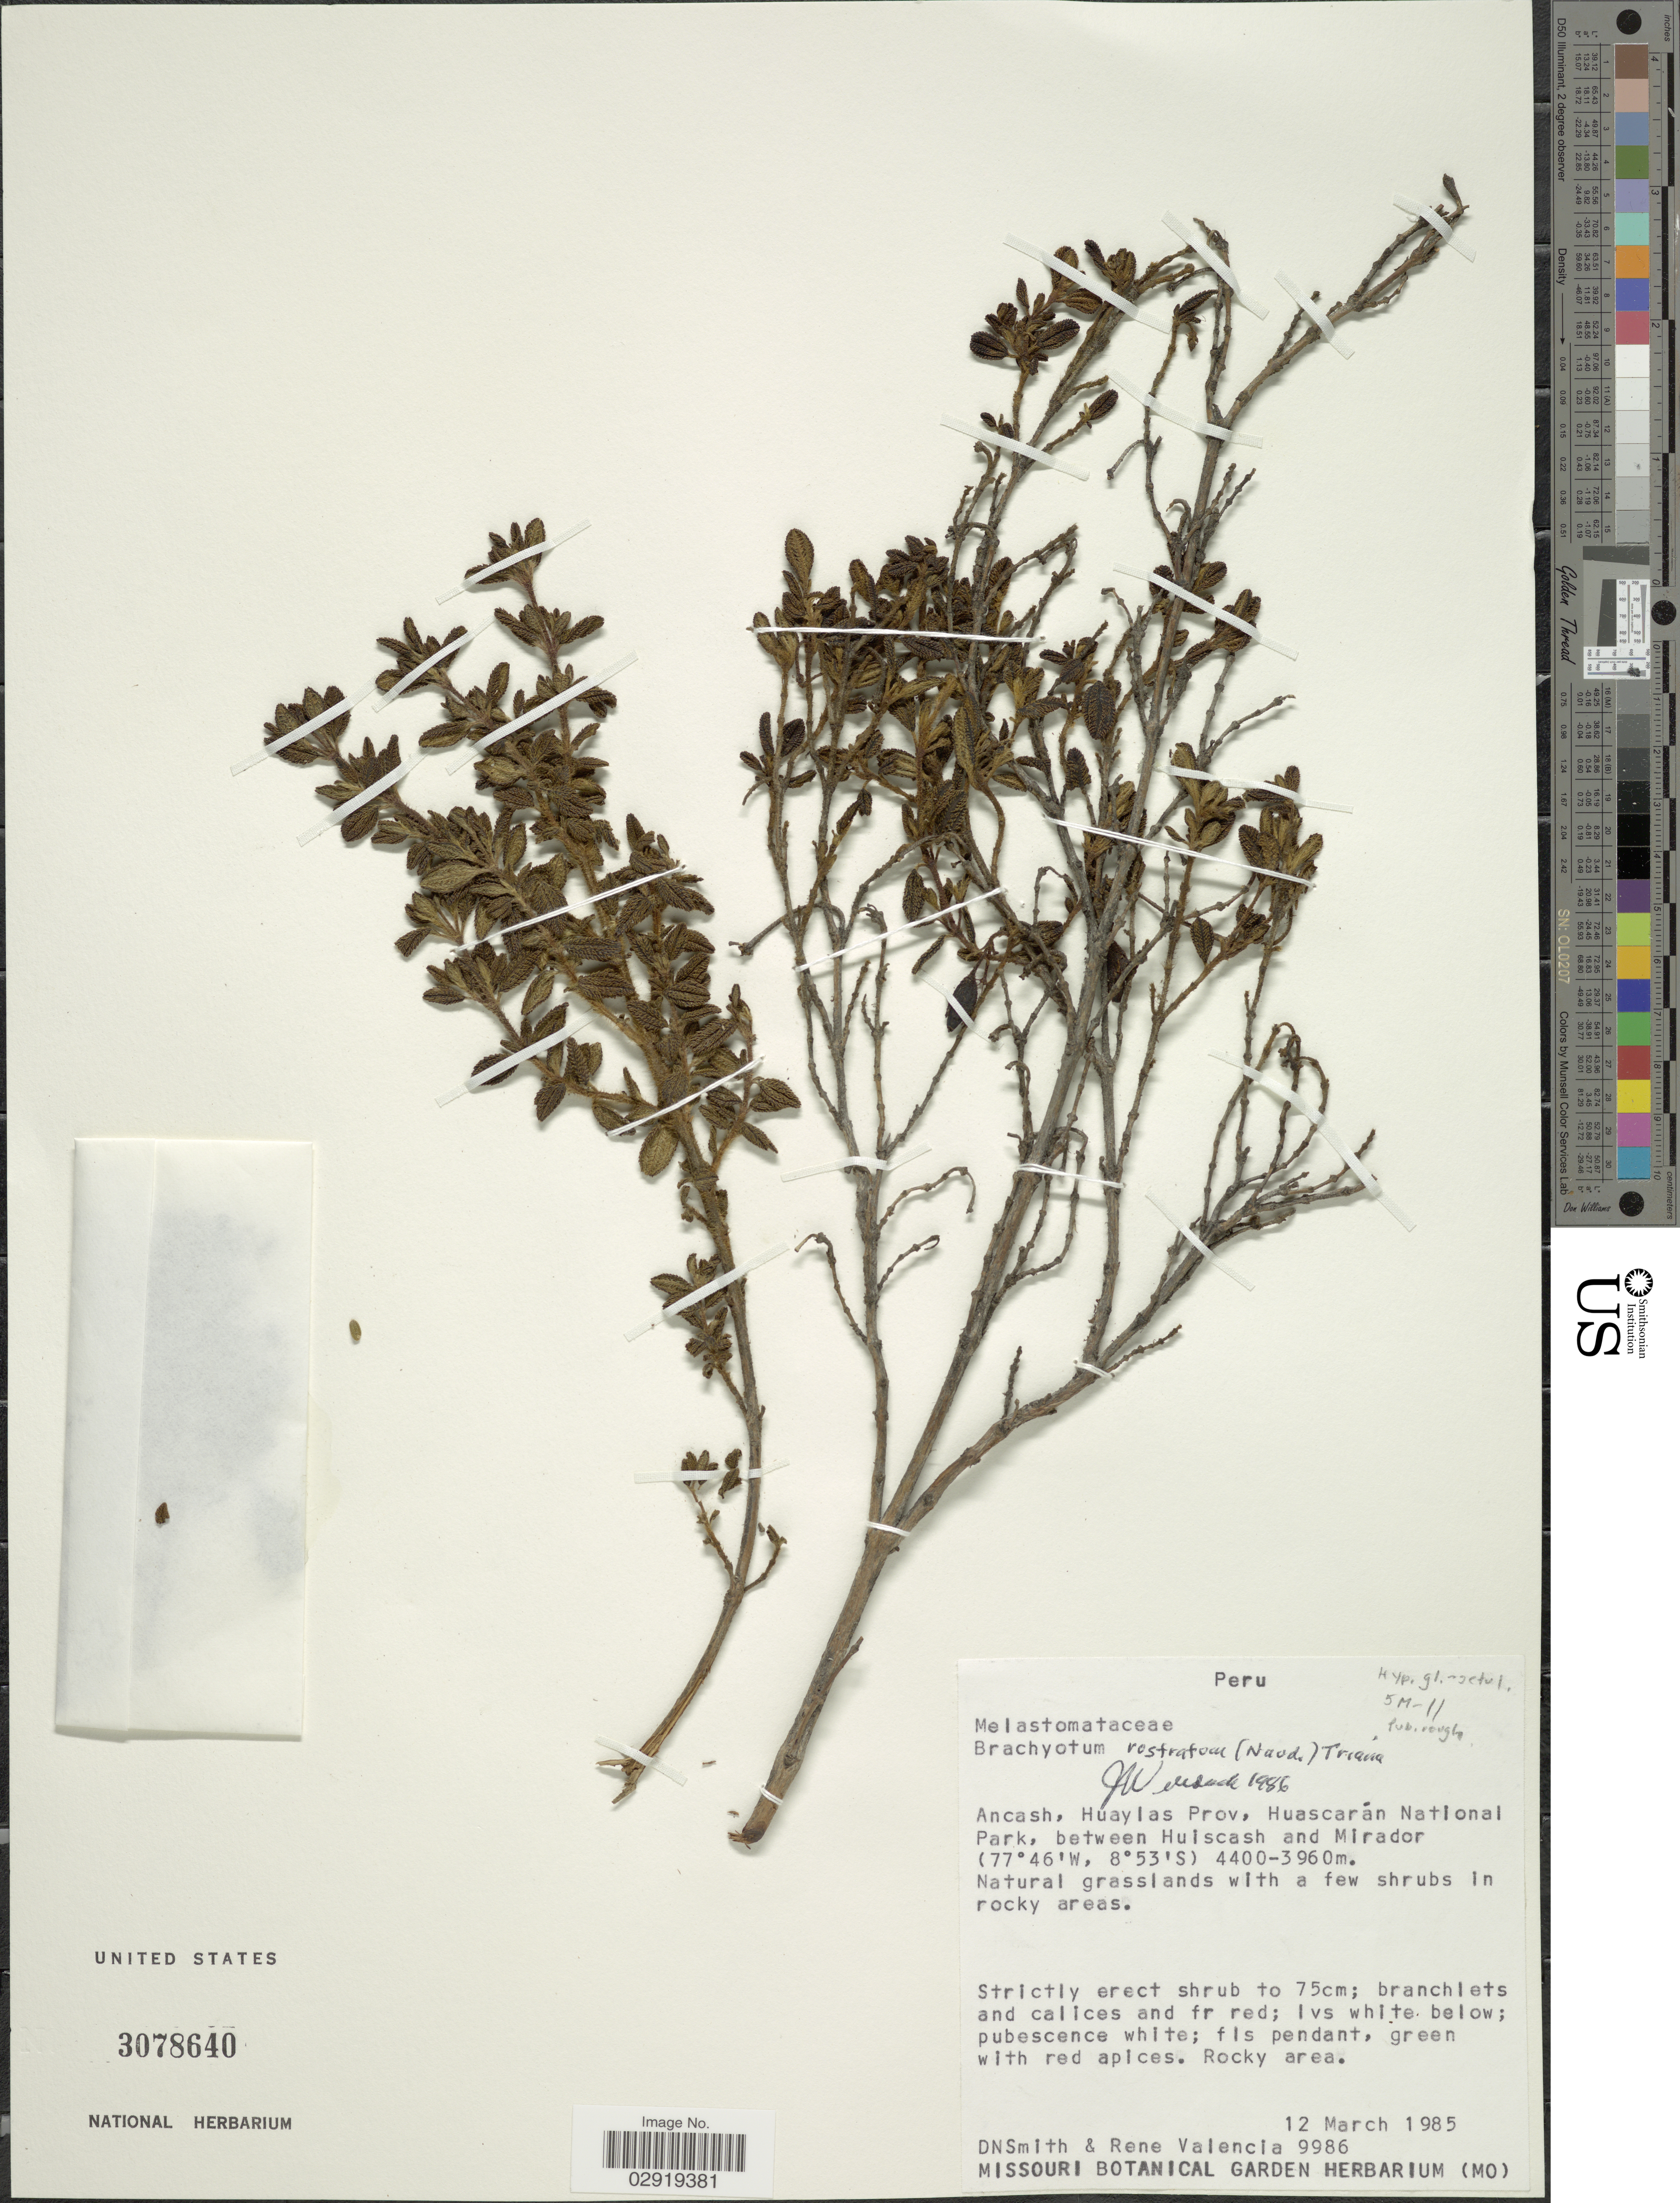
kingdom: Plantae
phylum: Tracheophyta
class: Magnoliopsida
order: Myrtales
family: Melastomataceae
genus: Brachyotum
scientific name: Brachyotum rostratum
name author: (Naudin) Triana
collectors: D. Smith & R. Valencia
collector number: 9986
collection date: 1985-03-12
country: Peru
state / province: Ancash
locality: Huaylas Prov, Huascarán National Park, between Huiscash and Mirador.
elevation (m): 3960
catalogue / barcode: US 3078640